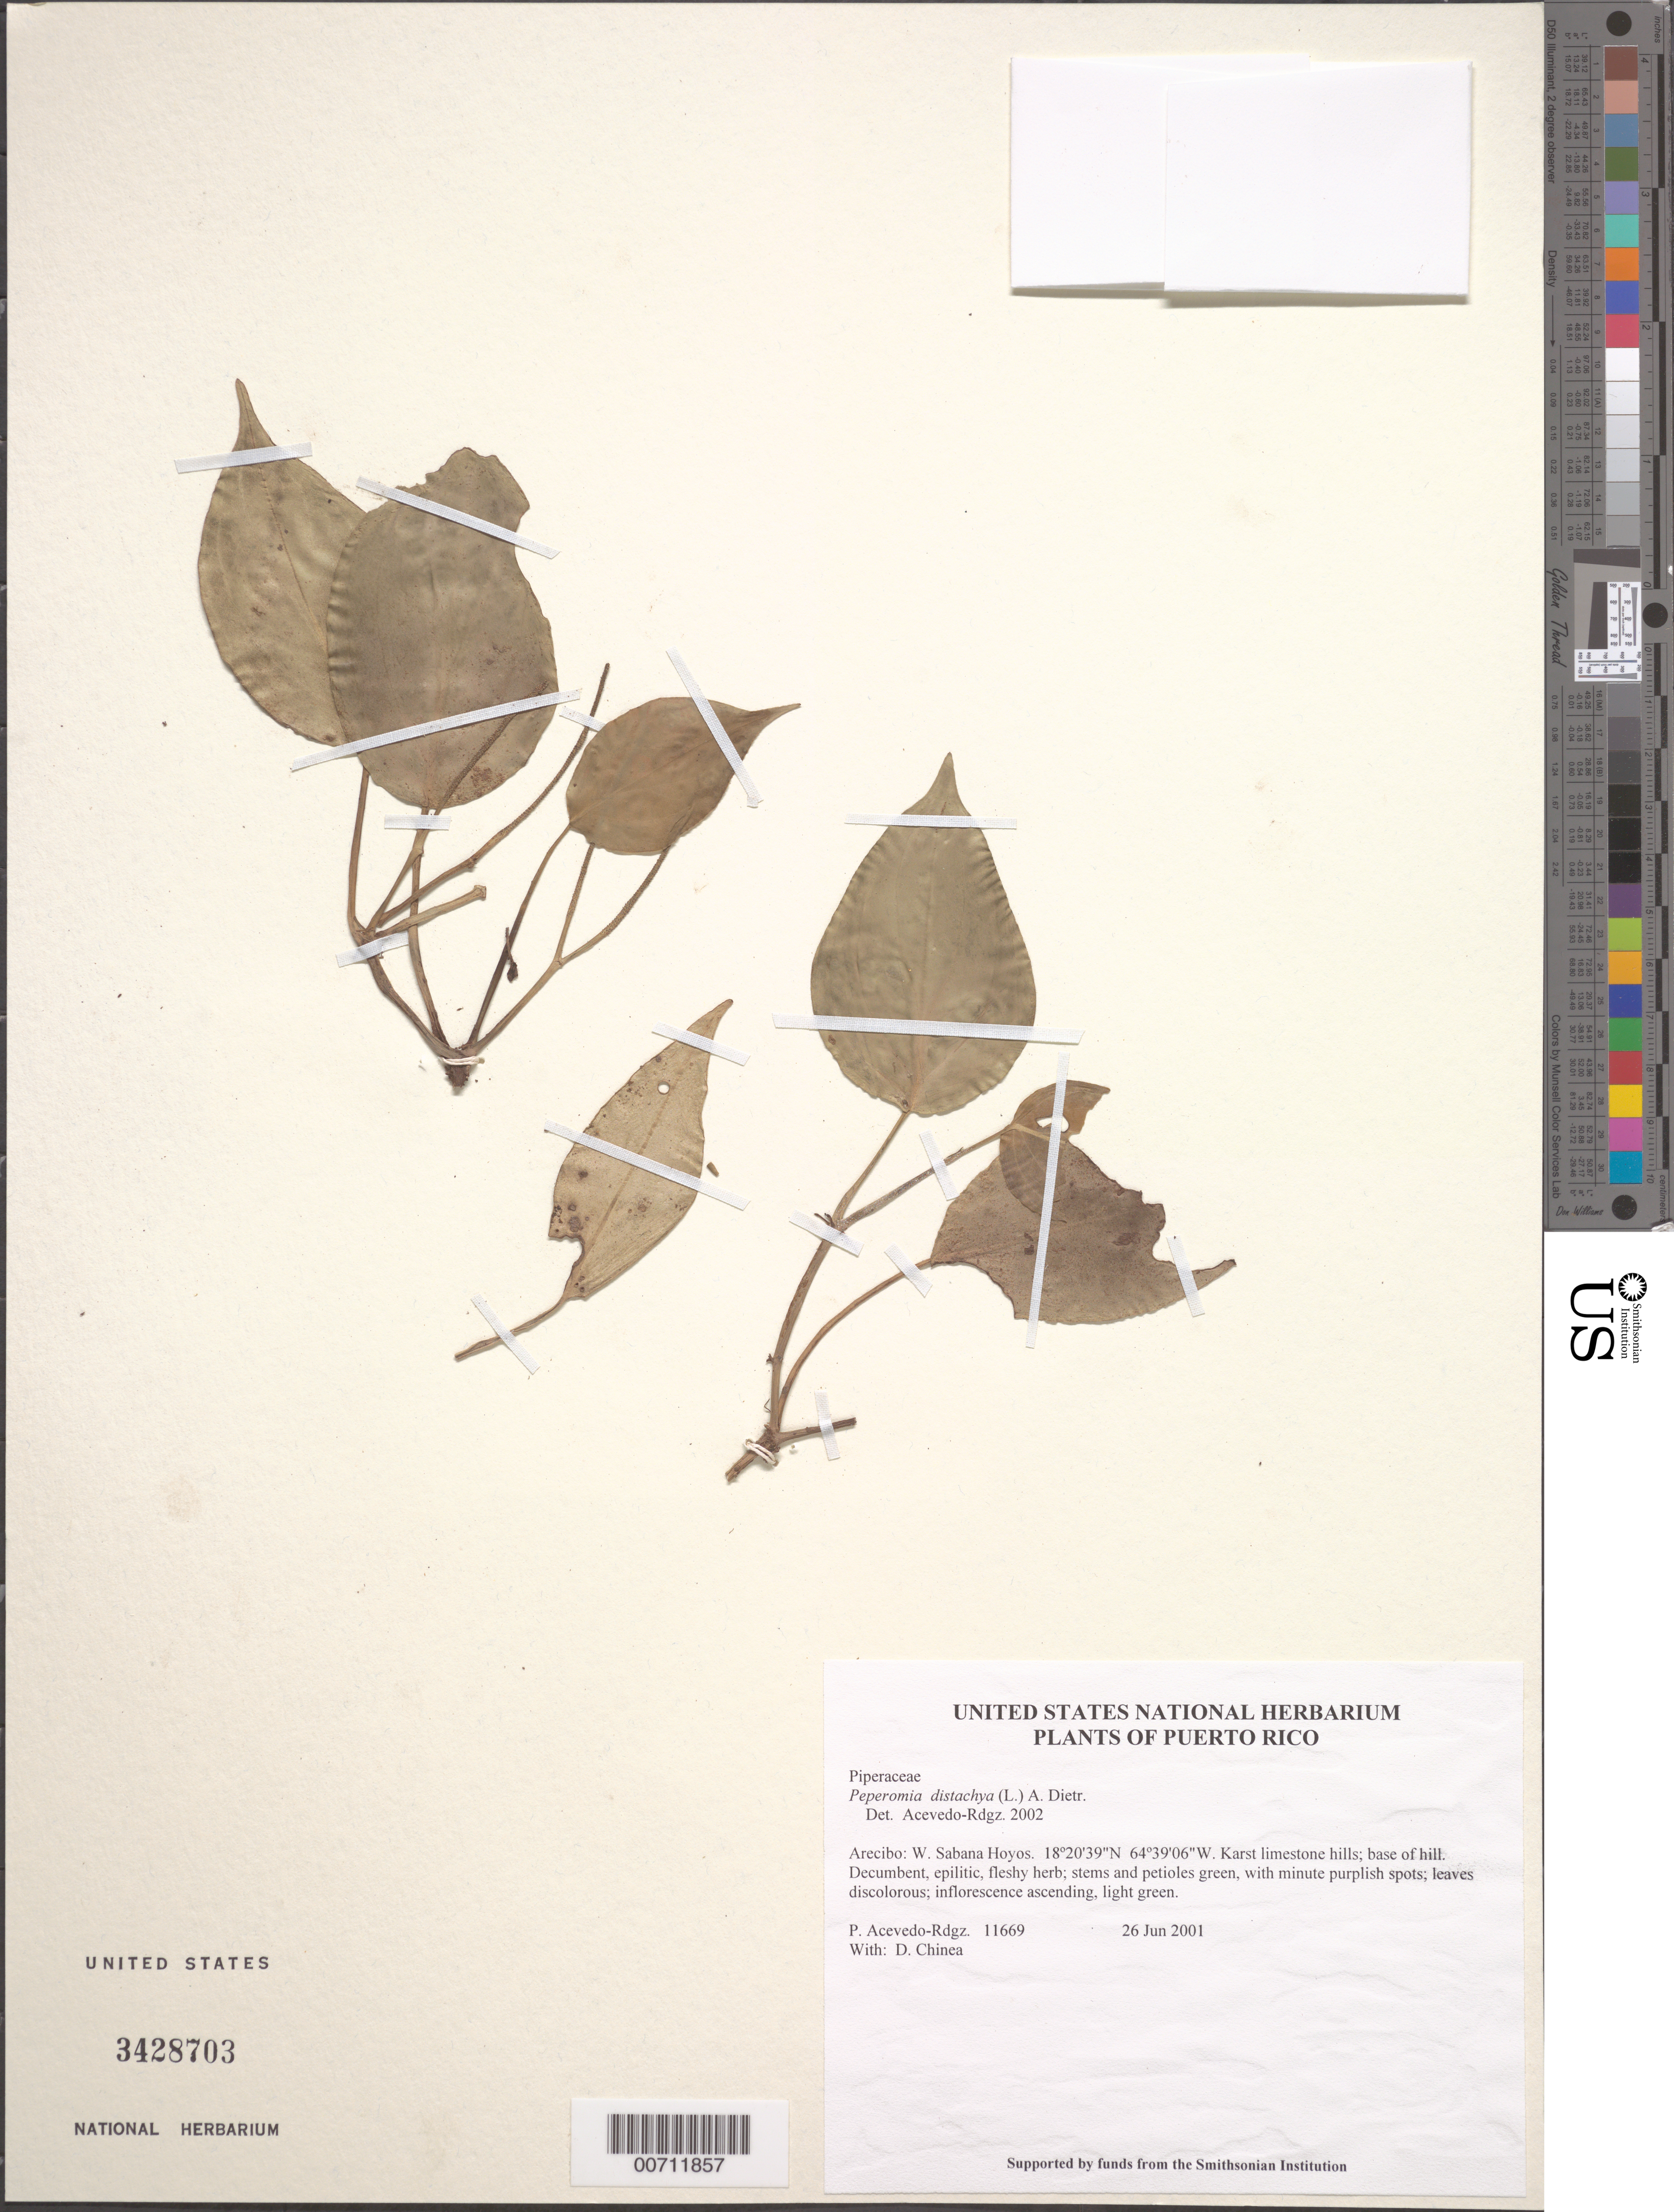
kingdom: Plantae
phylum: Tracheophyta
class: Magnoliopsida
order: Piperales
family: Piperaceae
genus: Peperomia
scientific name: Peperomia distachya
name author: (L.) A. Dietr.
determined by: Acevedo-Rodríguez, P., (BOT), Smithsonian Institution - National Museum of Natural History (UNITED STATES)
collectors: P. Acevedo-Rodr. & D. Chinea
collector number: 11669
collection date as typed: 26 Jun 2001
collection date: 2001-06-26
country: Puerto Rico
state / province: Arecibo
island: Puerto Rico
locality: Arecibo: W. Sabana Hoyos.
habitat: Karst limestone hills; base of hill.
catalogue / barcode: US 3428703